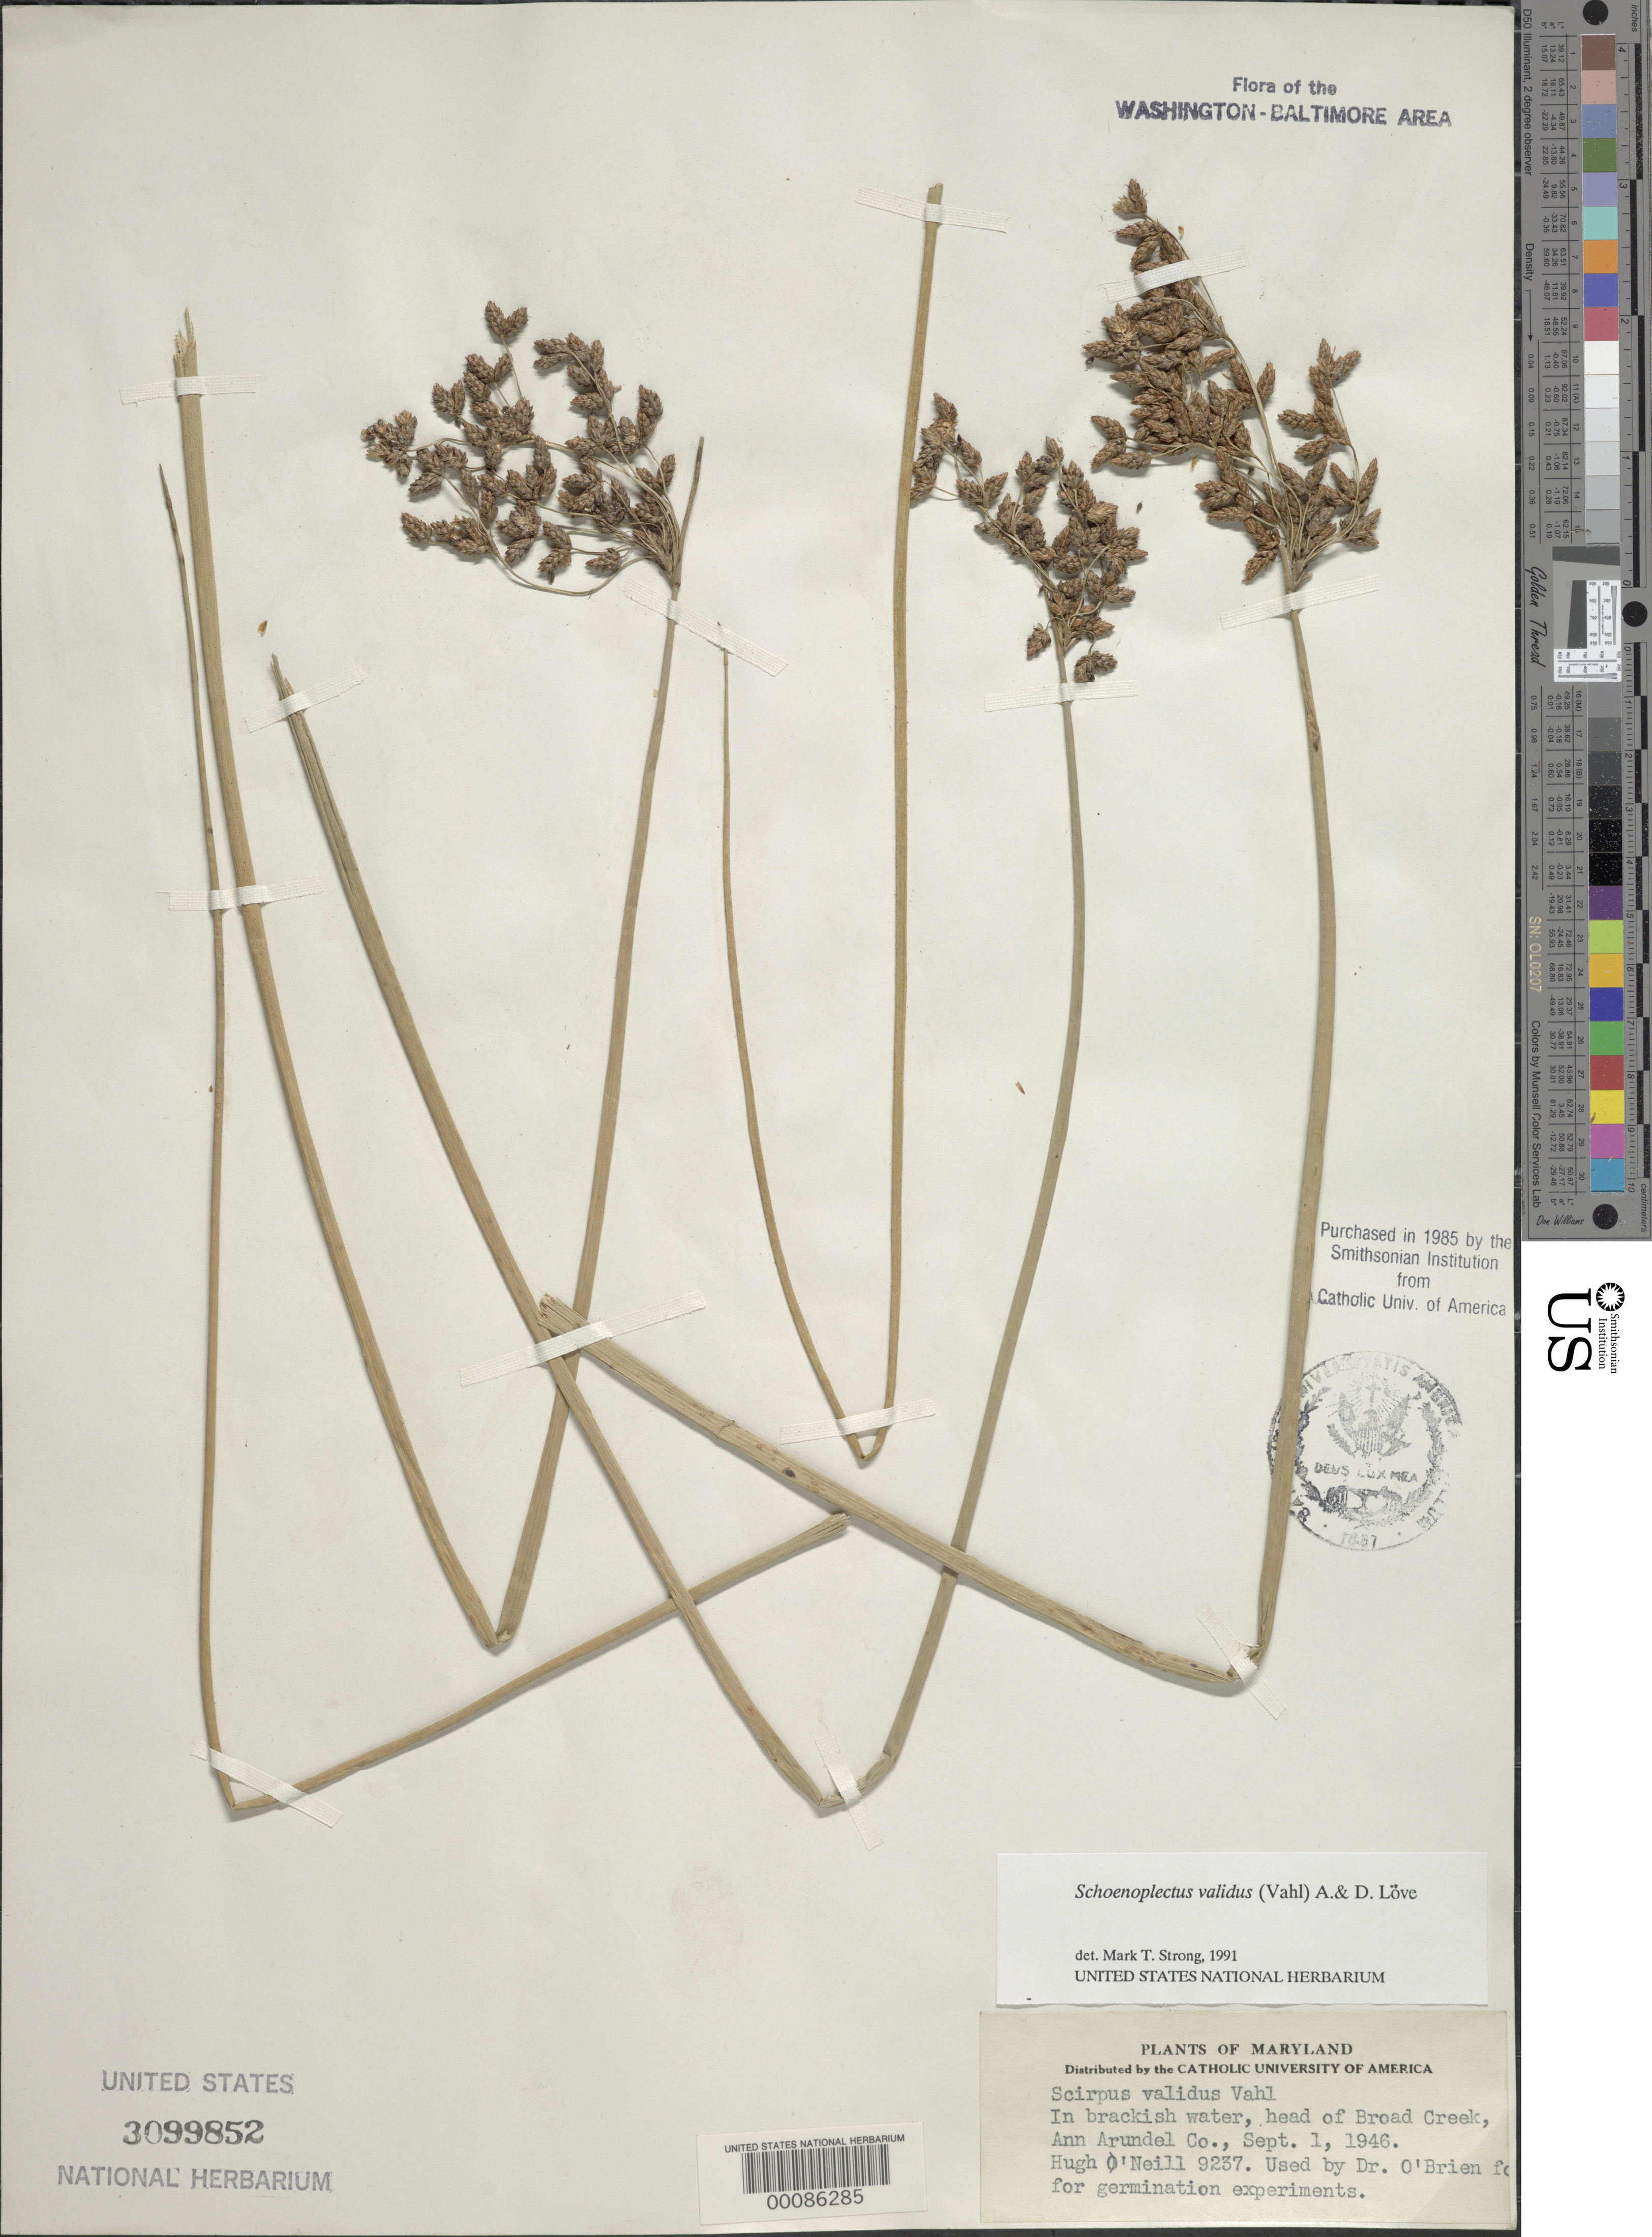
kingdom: Plantae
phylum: Tracheophyta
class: Liliopsida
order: Poales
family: Cyperaceae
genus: Schoenoplectus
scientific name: Schoenoplectus validus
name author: (Vahl) Á. Löve & D. Löve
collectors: H. O'Neill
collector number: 9237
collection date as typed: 01 Sep 1946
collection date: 1946-09-01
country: United States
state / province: Maryland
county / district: Anne Arundel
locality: Head of Broad Creek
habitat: Brackish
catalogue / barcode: US 3099852